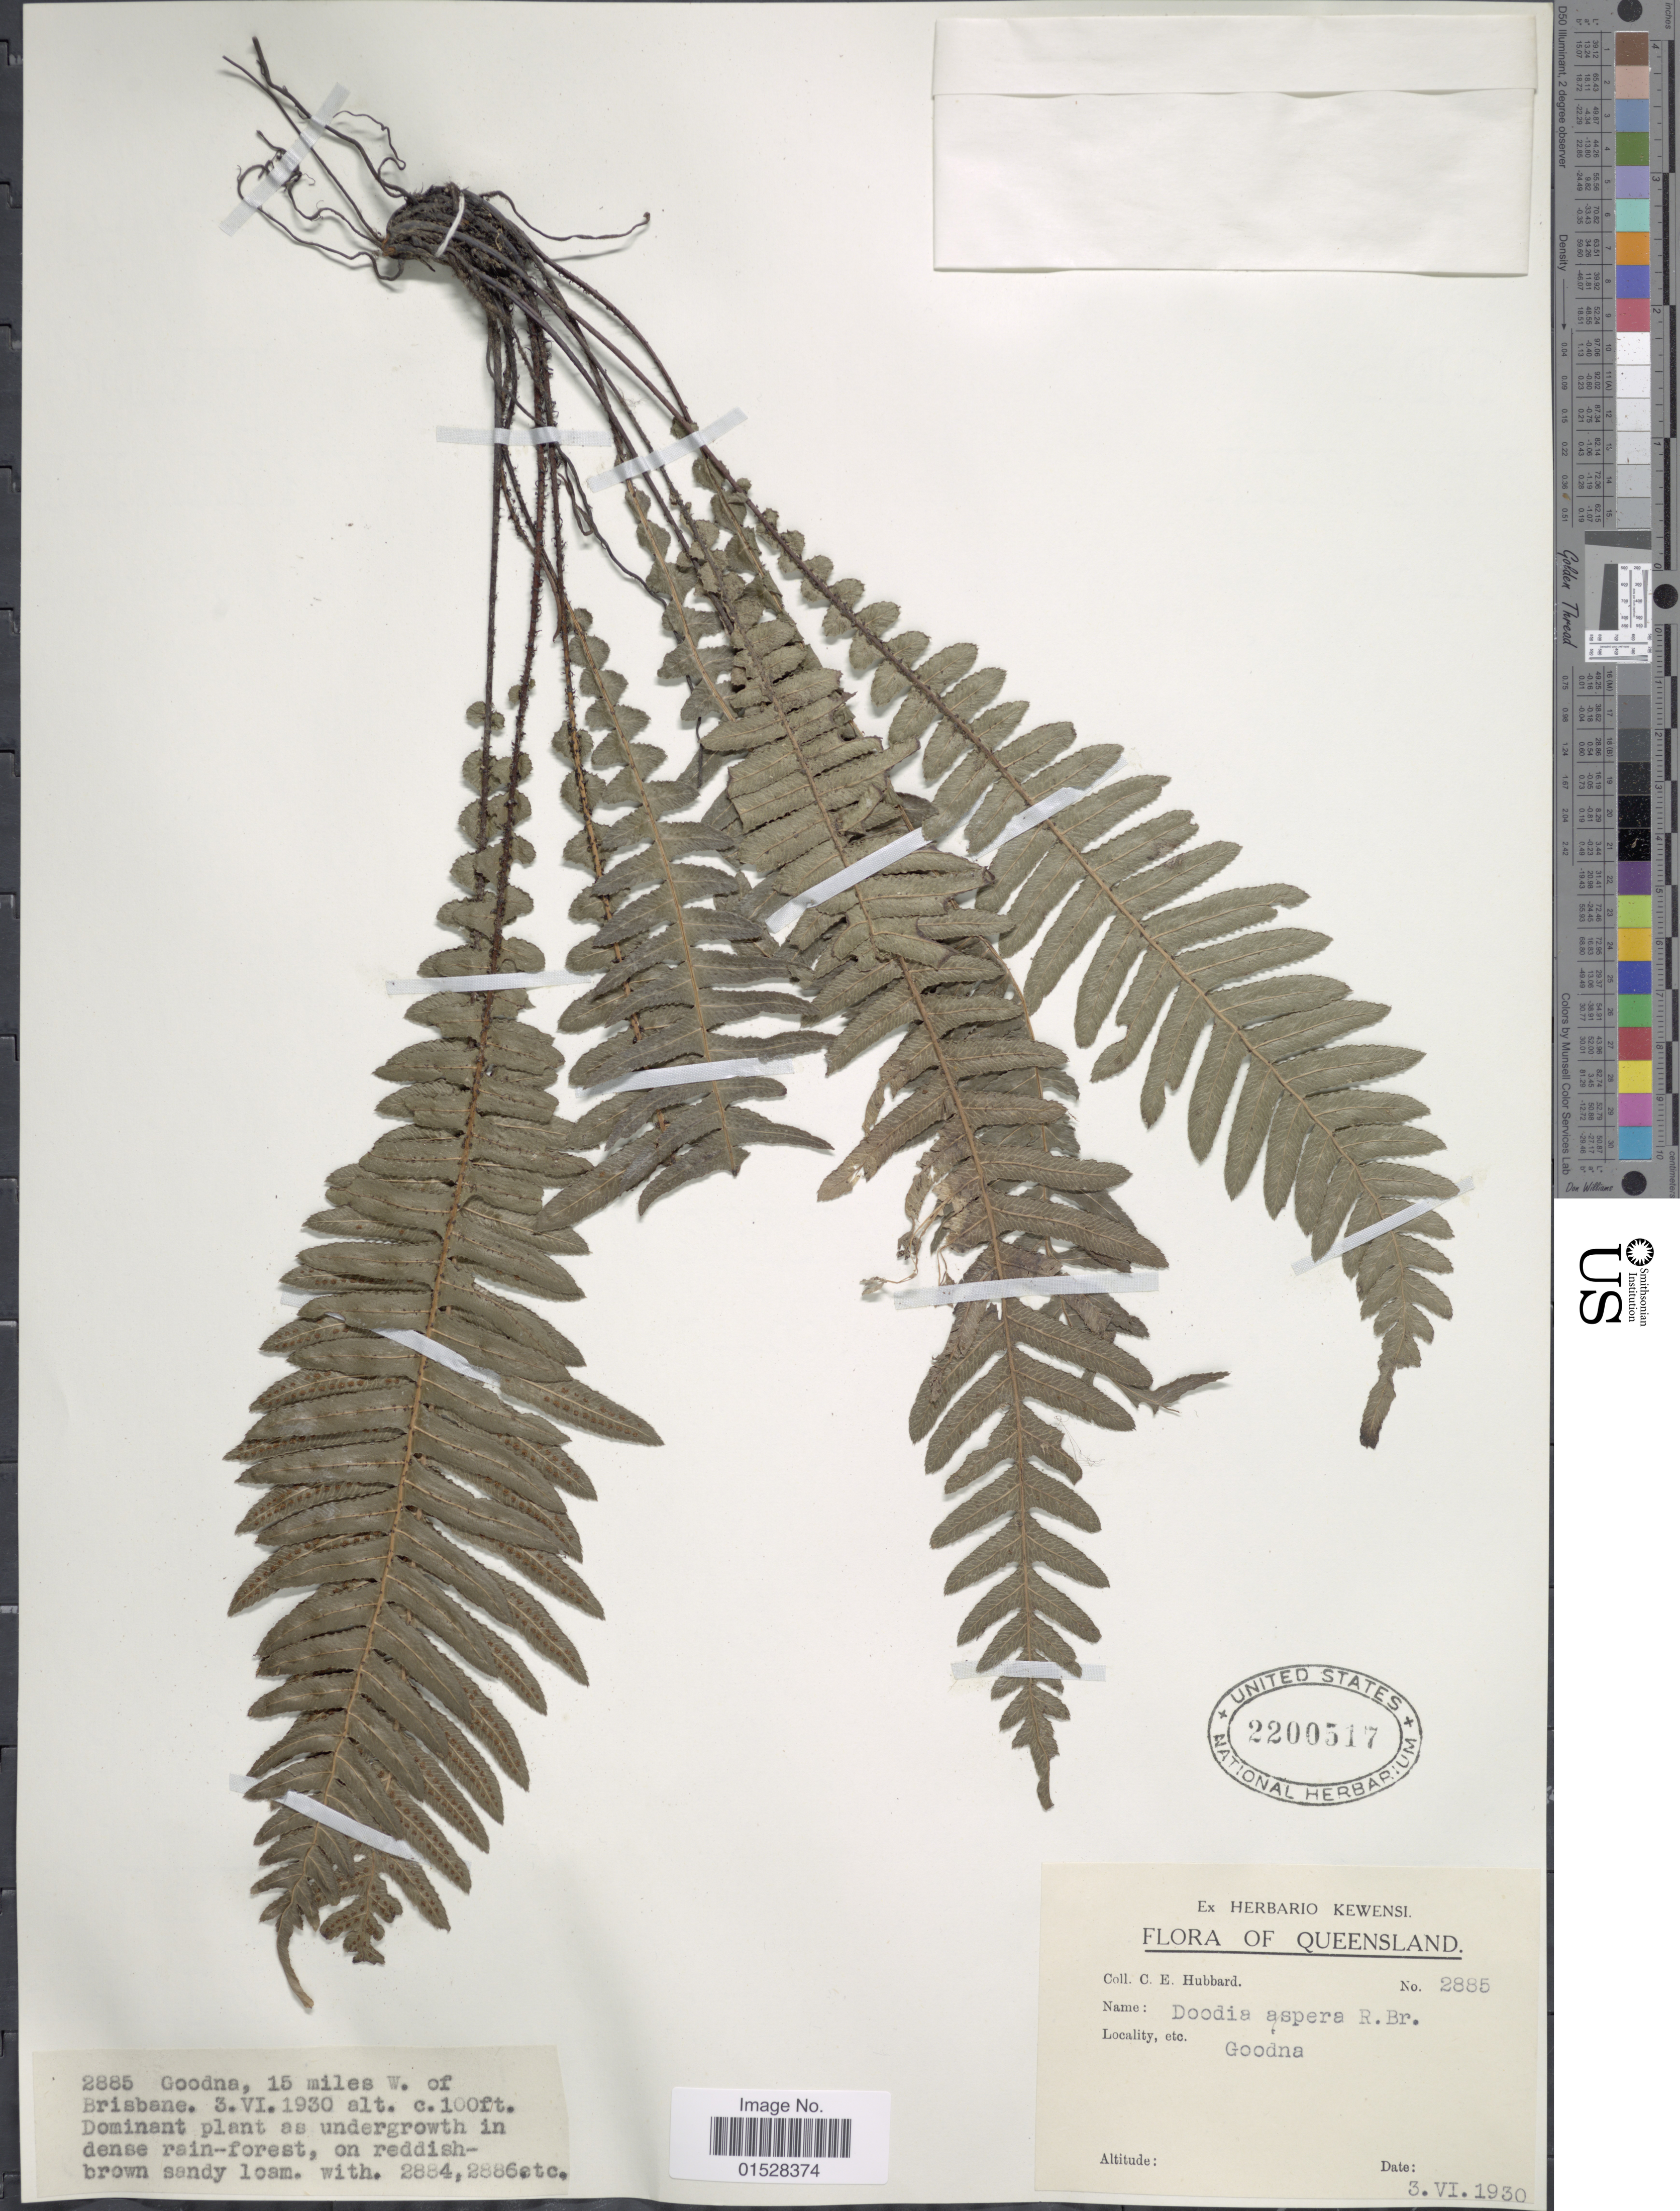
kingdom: Plantae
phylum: Tracheophyta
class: Polypodiopsida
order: Polypodiales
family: Blechnaceae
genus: Blechnum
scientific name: Blechnum neohollandicum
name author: Christenh.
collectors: C. E. Hubbard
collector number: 2885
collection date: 1930-06-03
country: Australia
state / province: Queensland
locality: Goodna, 15 miles w. of Brisbane.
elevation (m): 30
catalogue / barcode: US 2200517